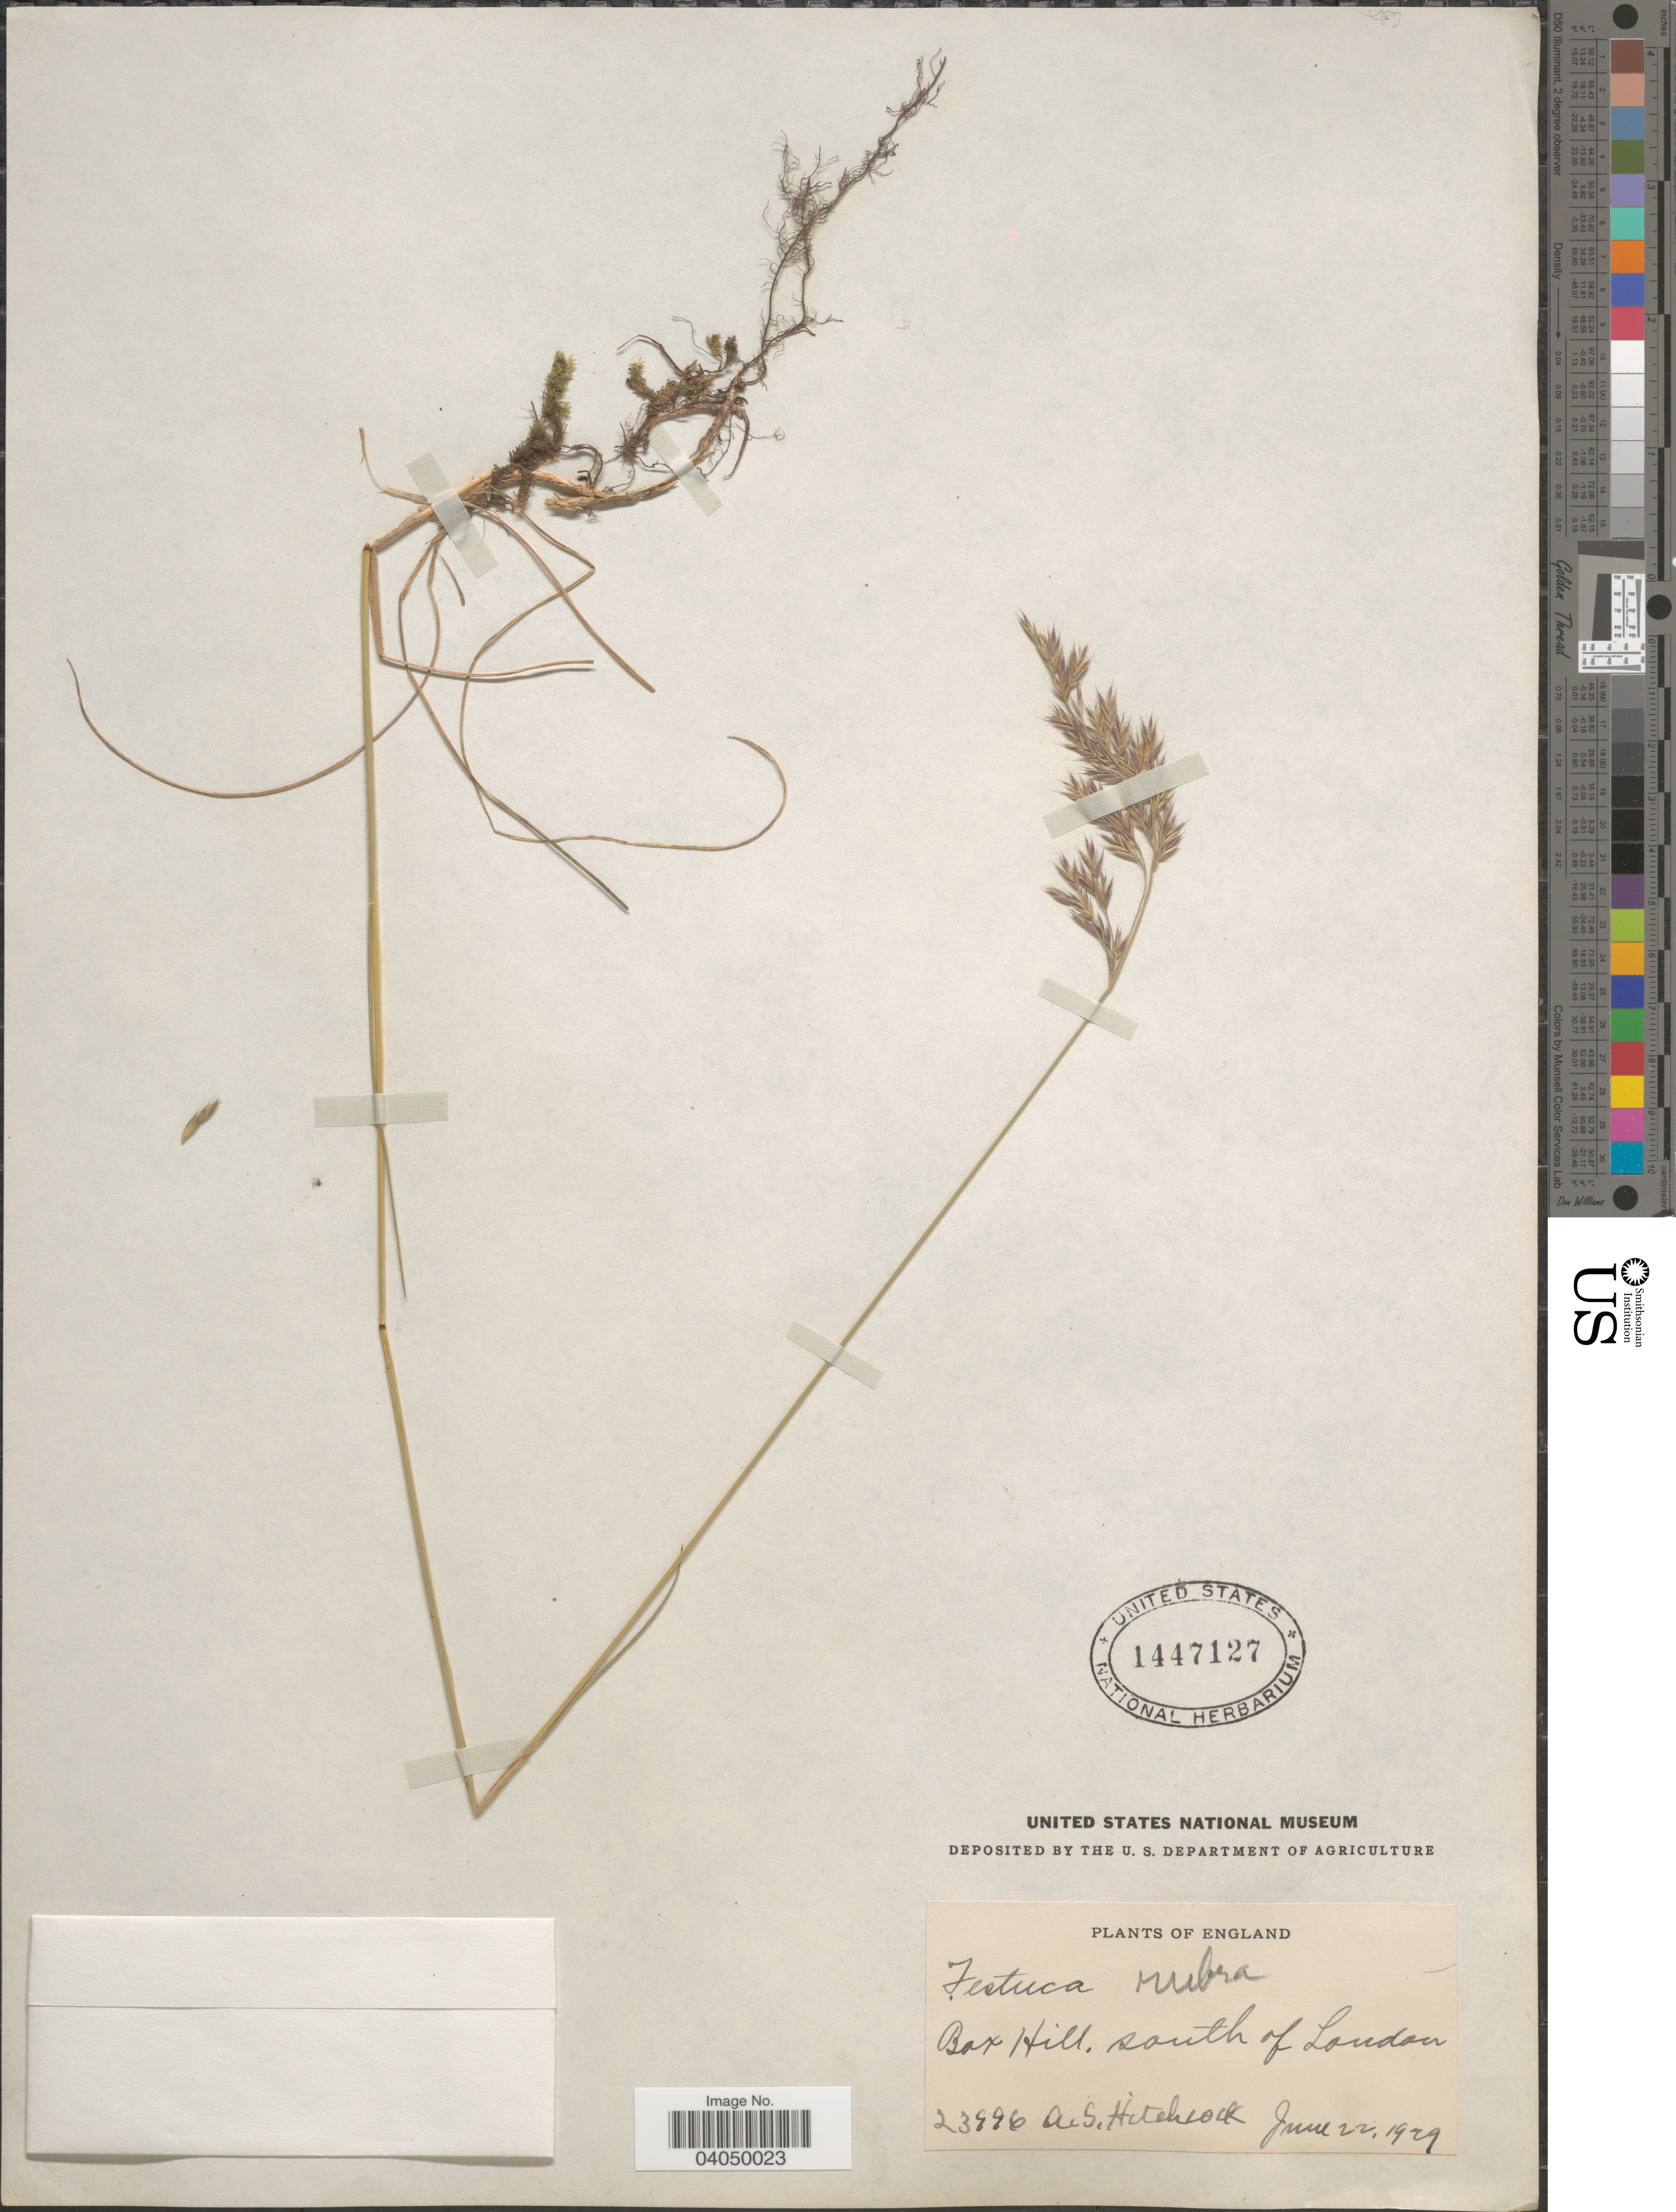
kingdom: Plantae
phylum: Tracheophyta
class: Liliopsida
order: Poales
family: Poaceae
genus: Festuca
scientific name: Festuca rubra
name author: L.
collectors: A. S. Hitchcock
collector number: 23996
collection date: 1929-06-22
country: United Kingdom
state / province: England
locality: Bax Hill. south of London.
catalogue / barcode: US 1447127